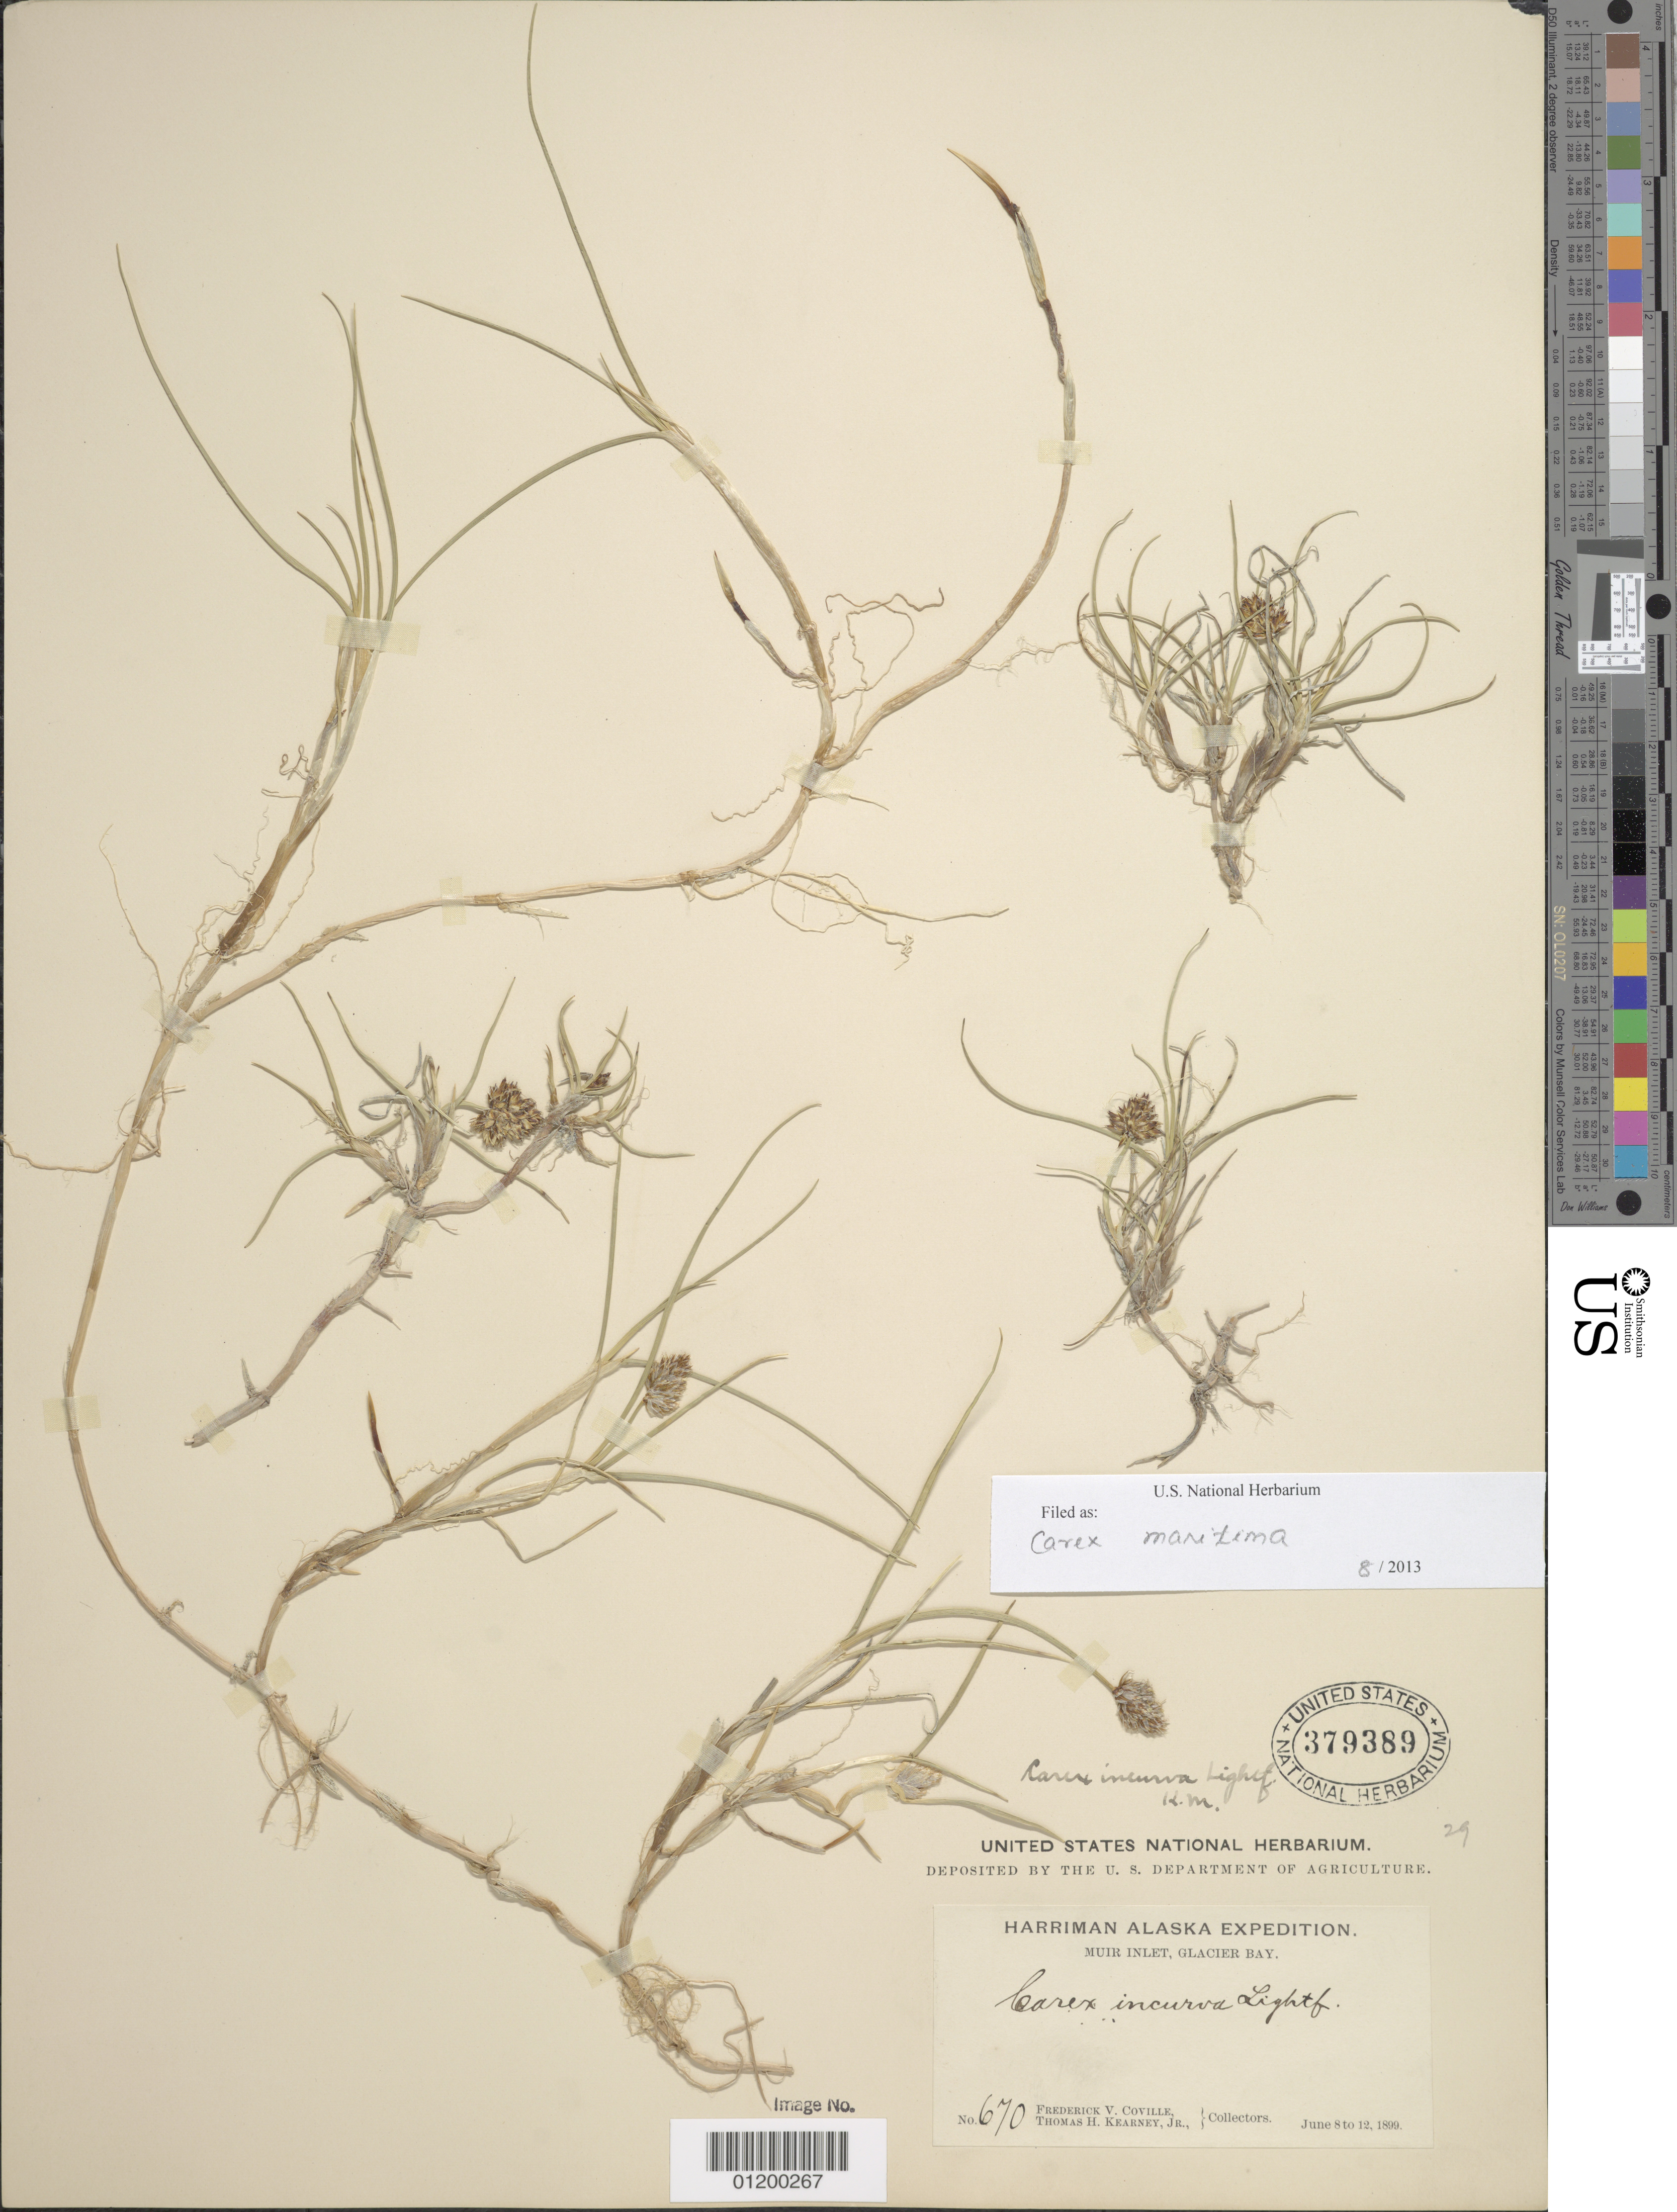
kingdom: Plantae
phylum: Tracheophyta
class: Liliopsida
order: Poales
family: Cyperaceae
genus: Carex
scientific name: Carex maritima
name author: Gunnerus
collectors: F. V. Coville & T. H. Kearney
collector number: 670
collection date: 1899-06-08/1899-06-12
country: United States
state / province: Alaska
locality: Muir Inlet, Glacier Bay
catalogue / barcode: US 379389